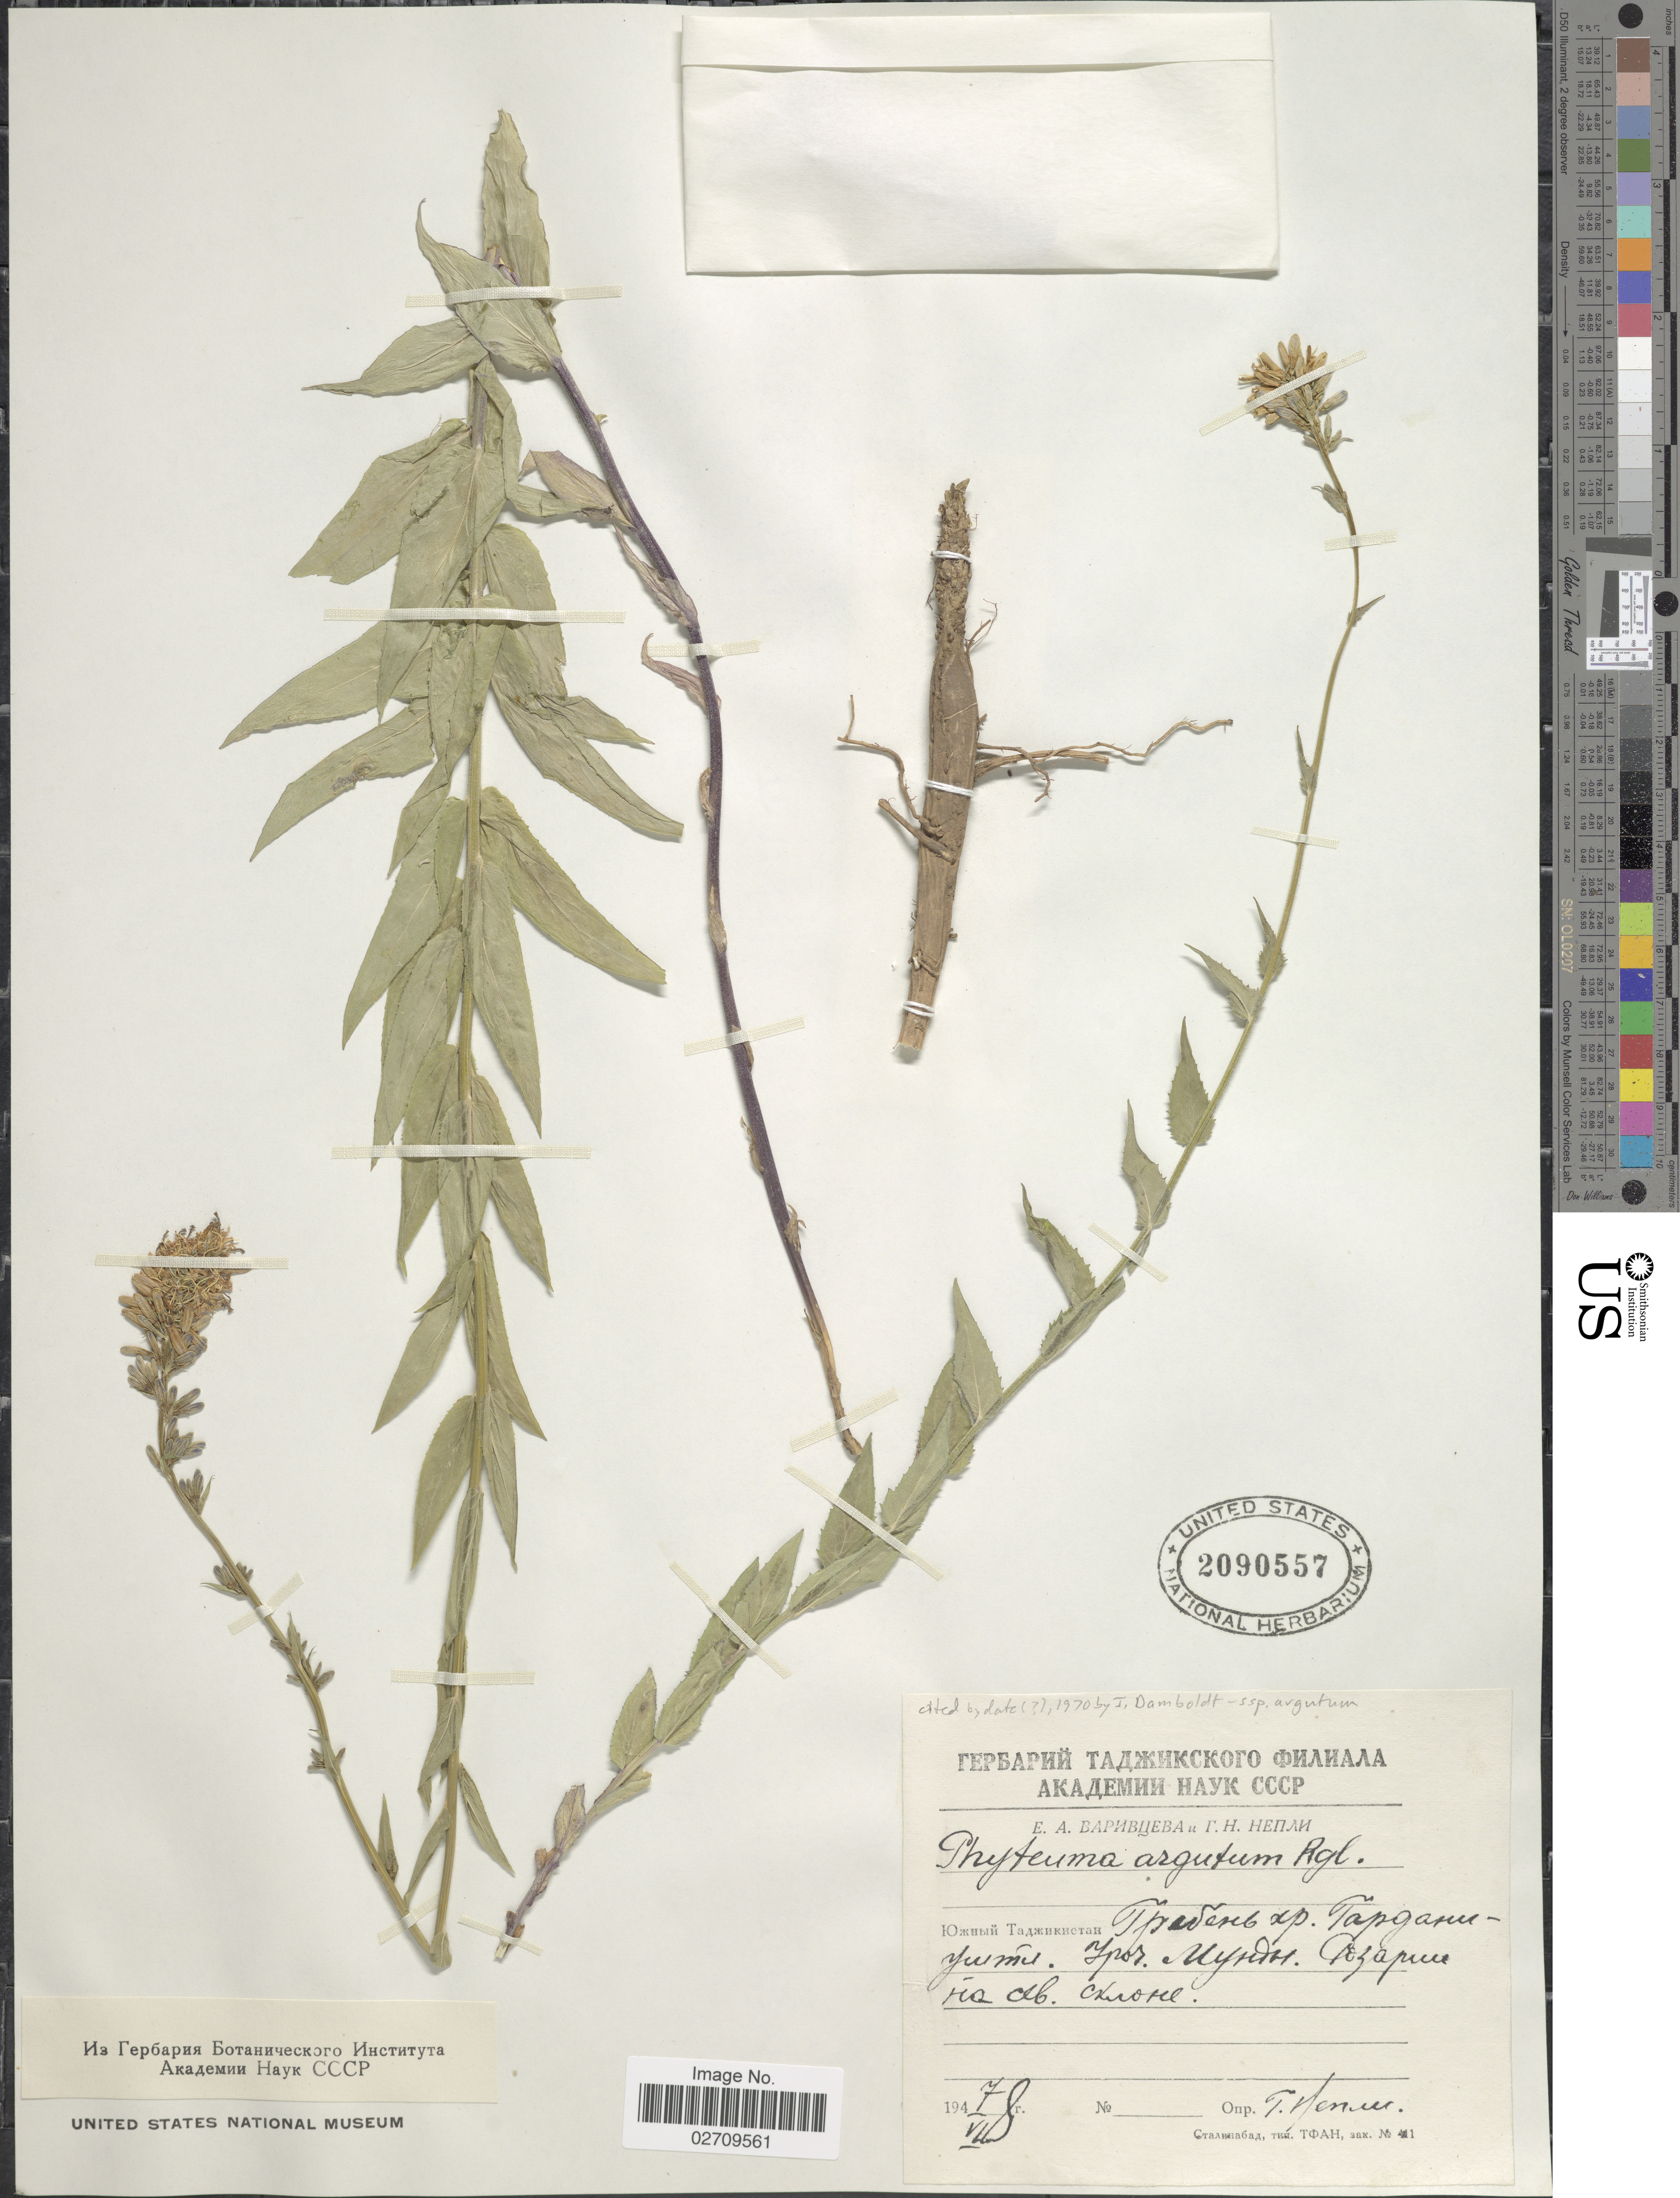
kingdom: Plantae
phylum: Tracheophyta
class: Magnoliopsida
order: Asterales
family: Campanulaceae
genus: Asyneuma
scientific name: Asyneuma argutum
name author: (Regel) Bornm.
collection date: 1948-07-07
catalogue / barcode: US 2090557